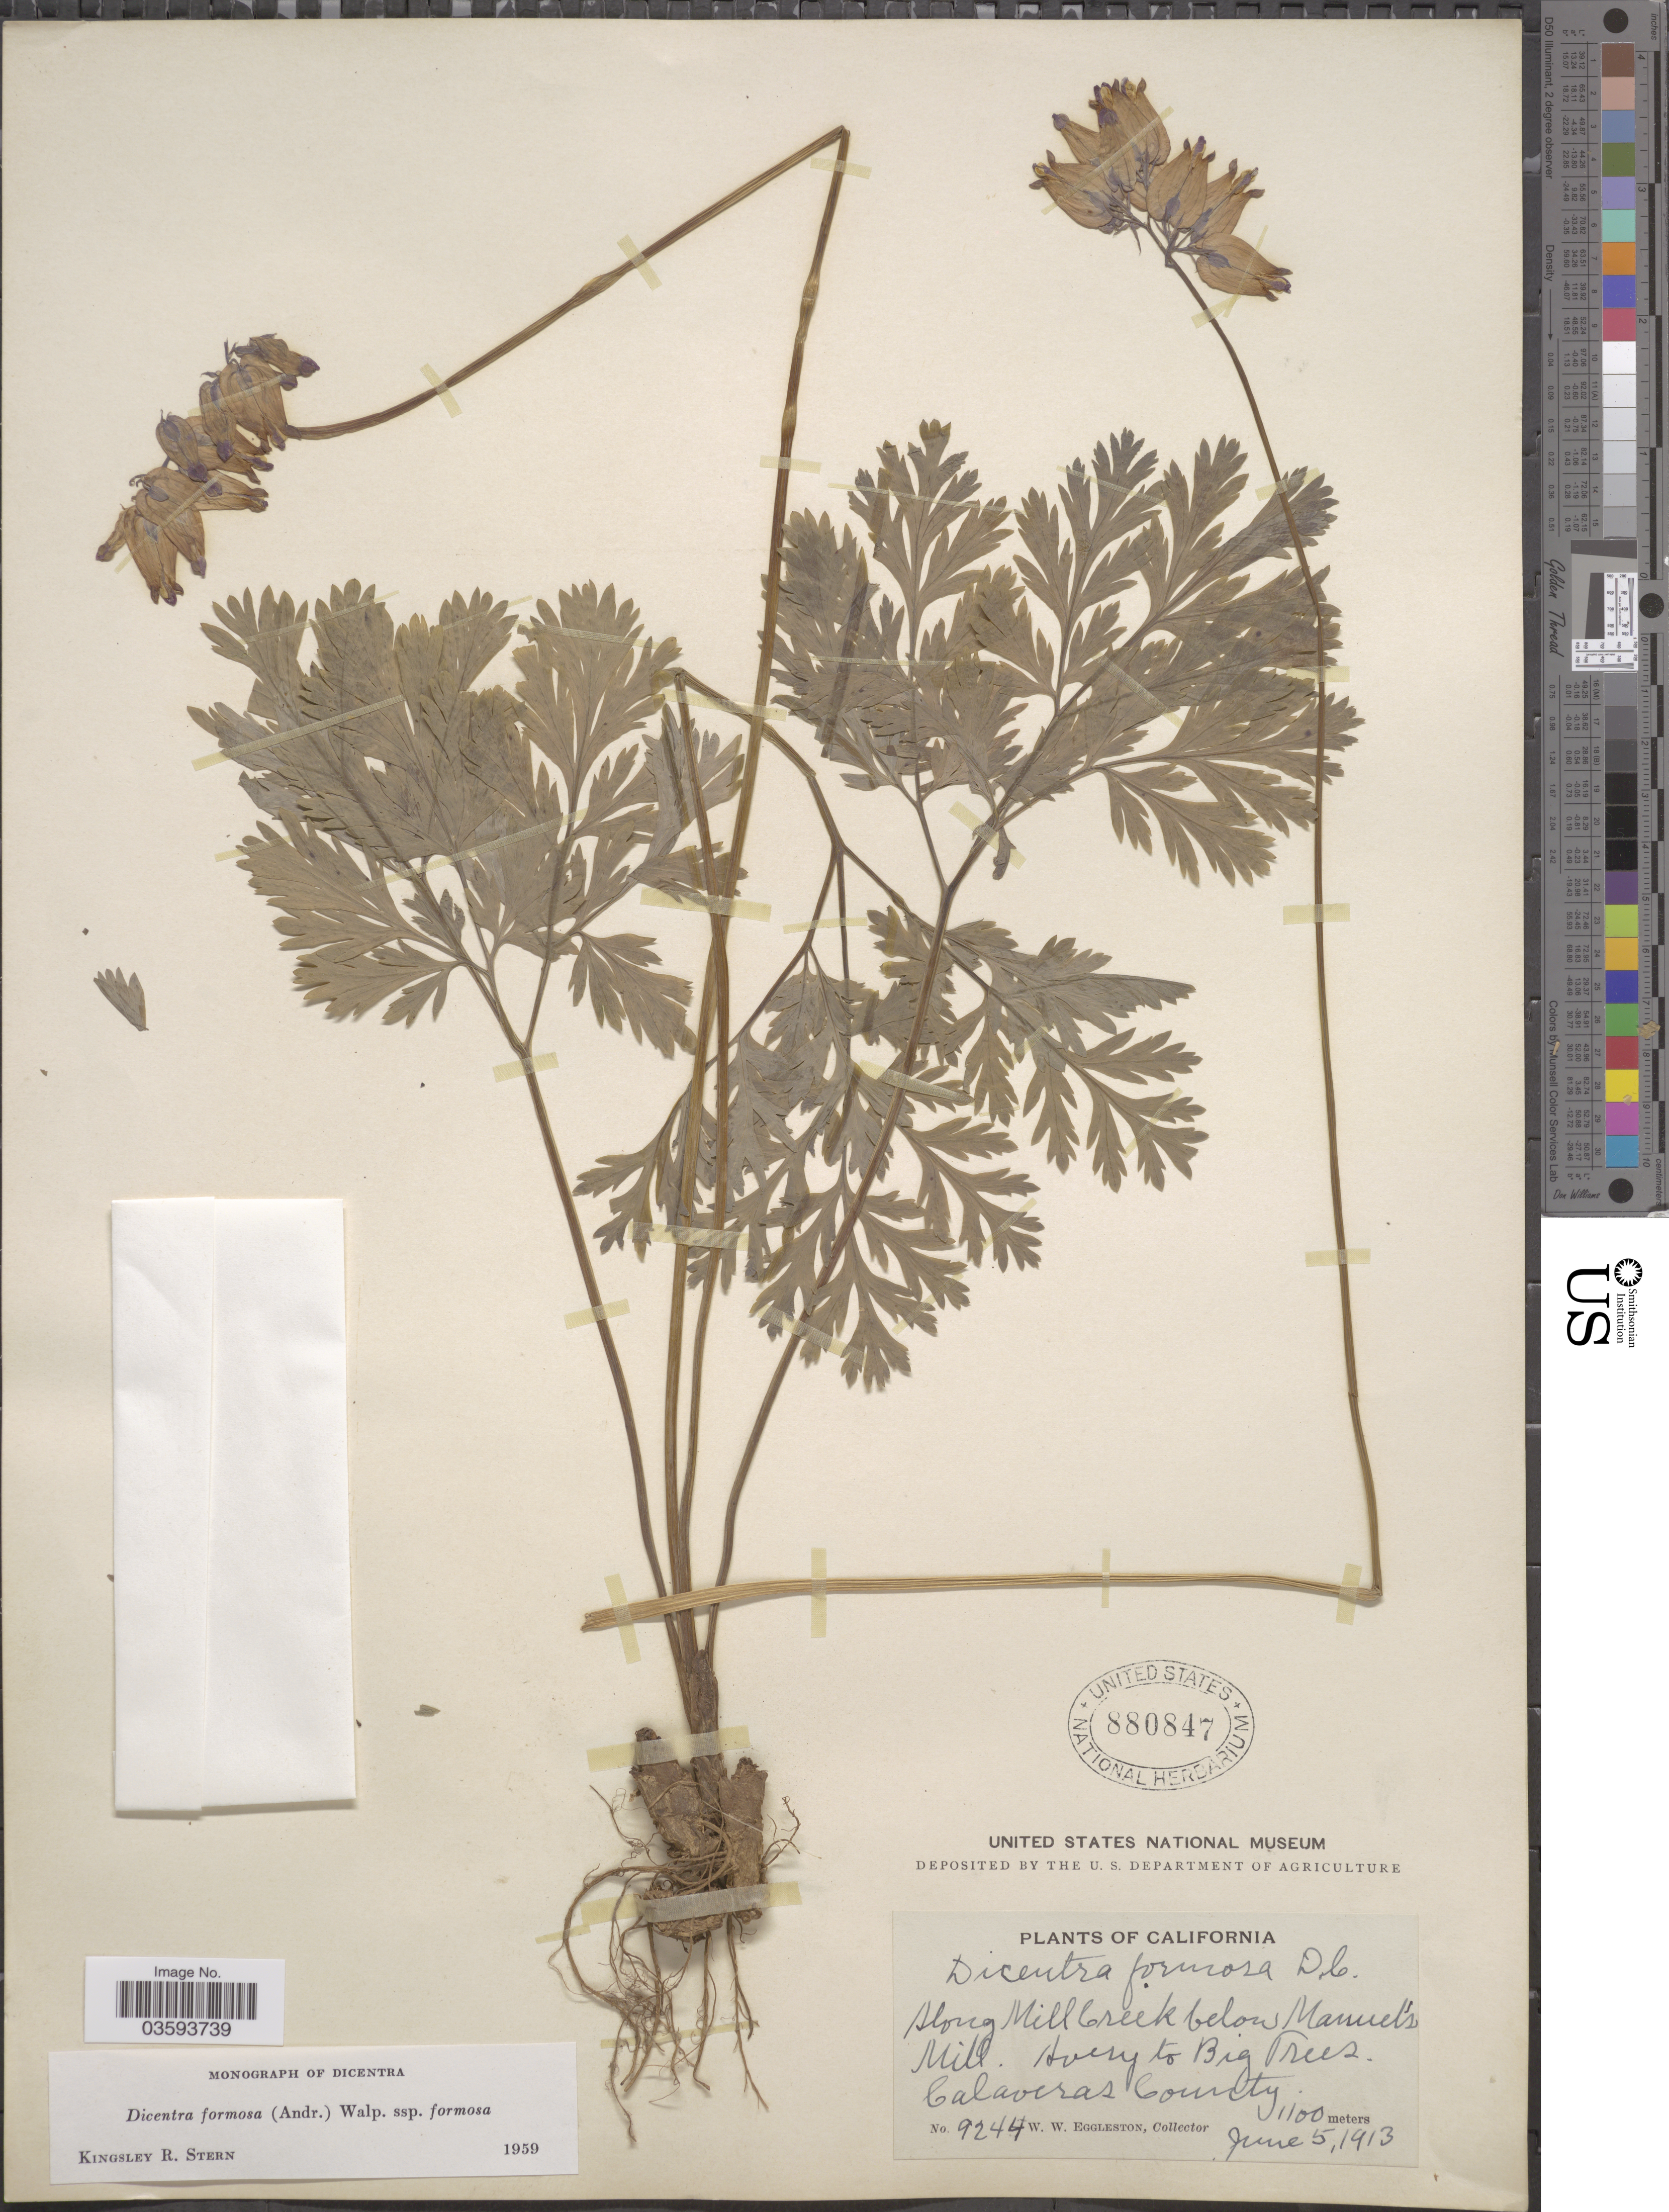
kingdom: Plantae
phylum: Tracheophyta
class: Magnoliopsida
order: Ranunculales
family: Papaveraceae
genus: Dicentra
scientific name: Dicentra formosa subsp. formosa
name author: (Haw.) Walp.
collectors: W. W. Eggleston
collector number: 9244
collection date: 1913-06-05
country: United States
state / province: California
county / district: Calaveras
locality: Along Mill Creek below Manuel's Mill. Avery to Big Trees. Calaveras County.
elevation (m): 1100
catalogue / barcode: US 880847